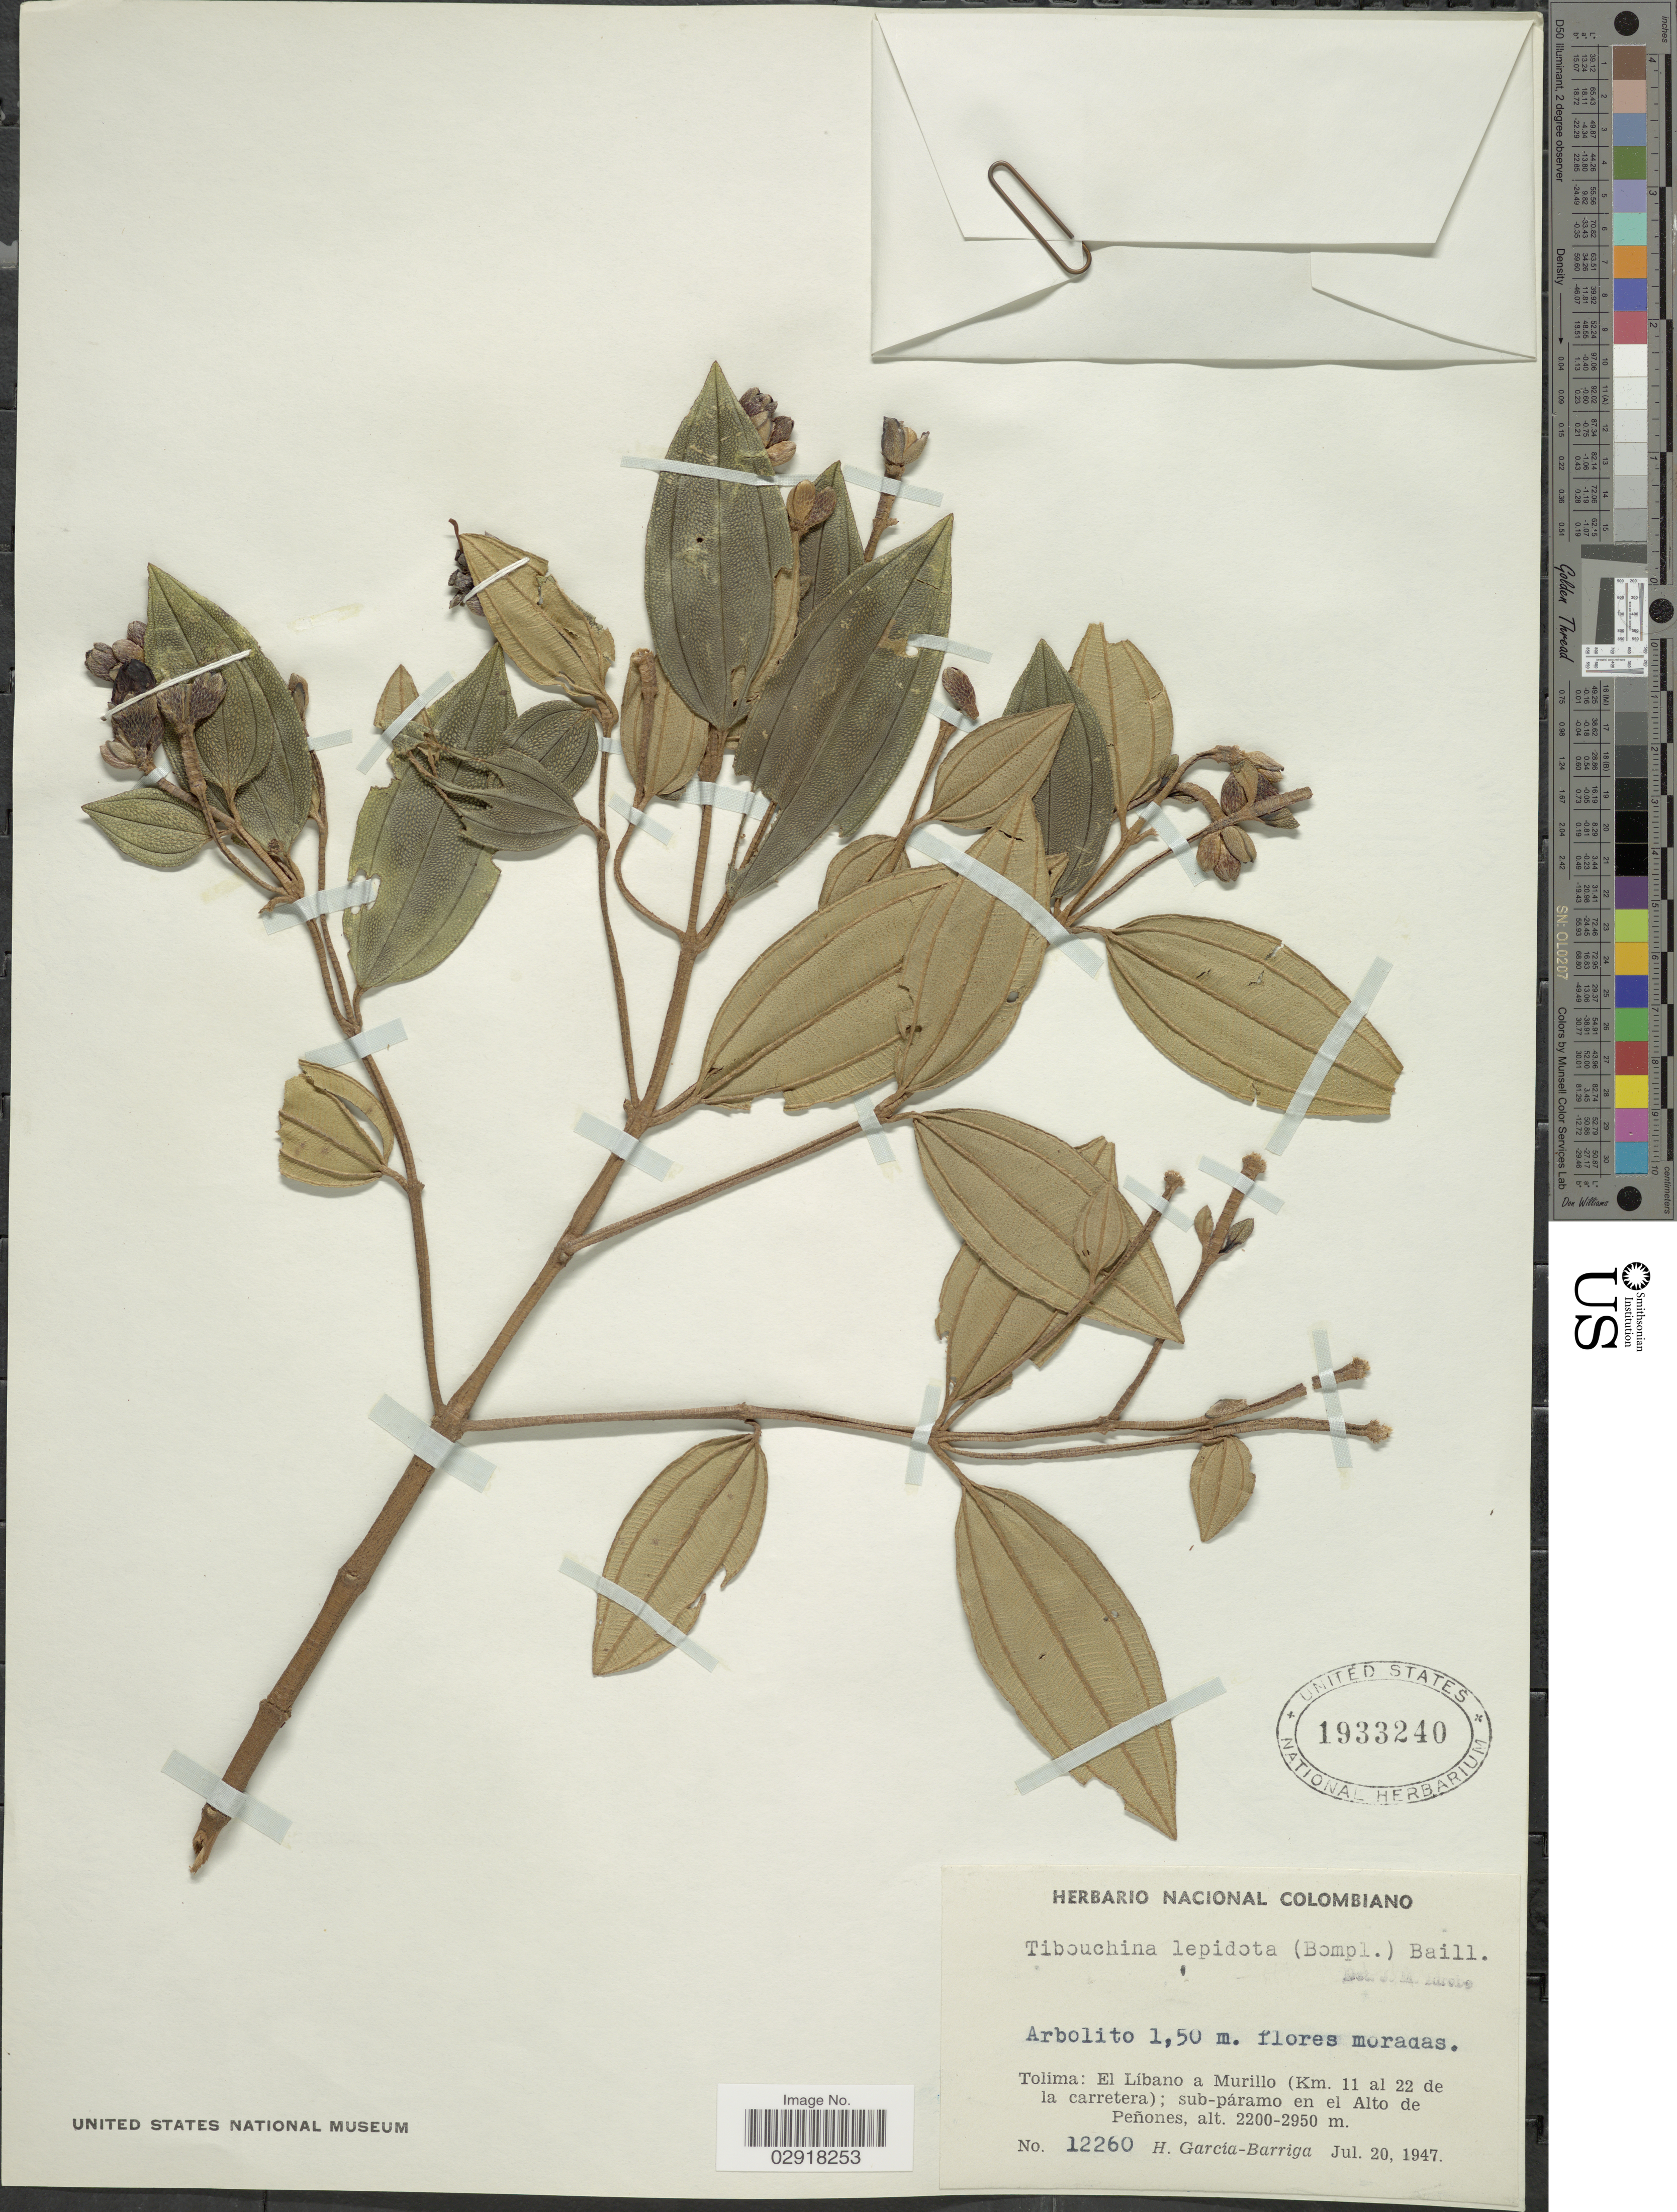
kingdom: Plantae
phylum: Tracheophyta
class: Magnoliopsida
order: Myrtales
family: Melastomataceae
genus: Andesanthus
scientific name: Andesanthus lepidotus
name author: (Humb. & Bonpl.) P.J.F. Guim. & Michelang.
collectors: H. García Barriga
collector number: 12260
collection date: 1947-07-20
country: Colombia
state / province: Tolima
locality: El Líbano a Murillo (Km. 11 al 22 de la carretera); sub-páramo en el Alto de Peñones.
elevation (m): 2200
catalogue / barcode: US 1933240